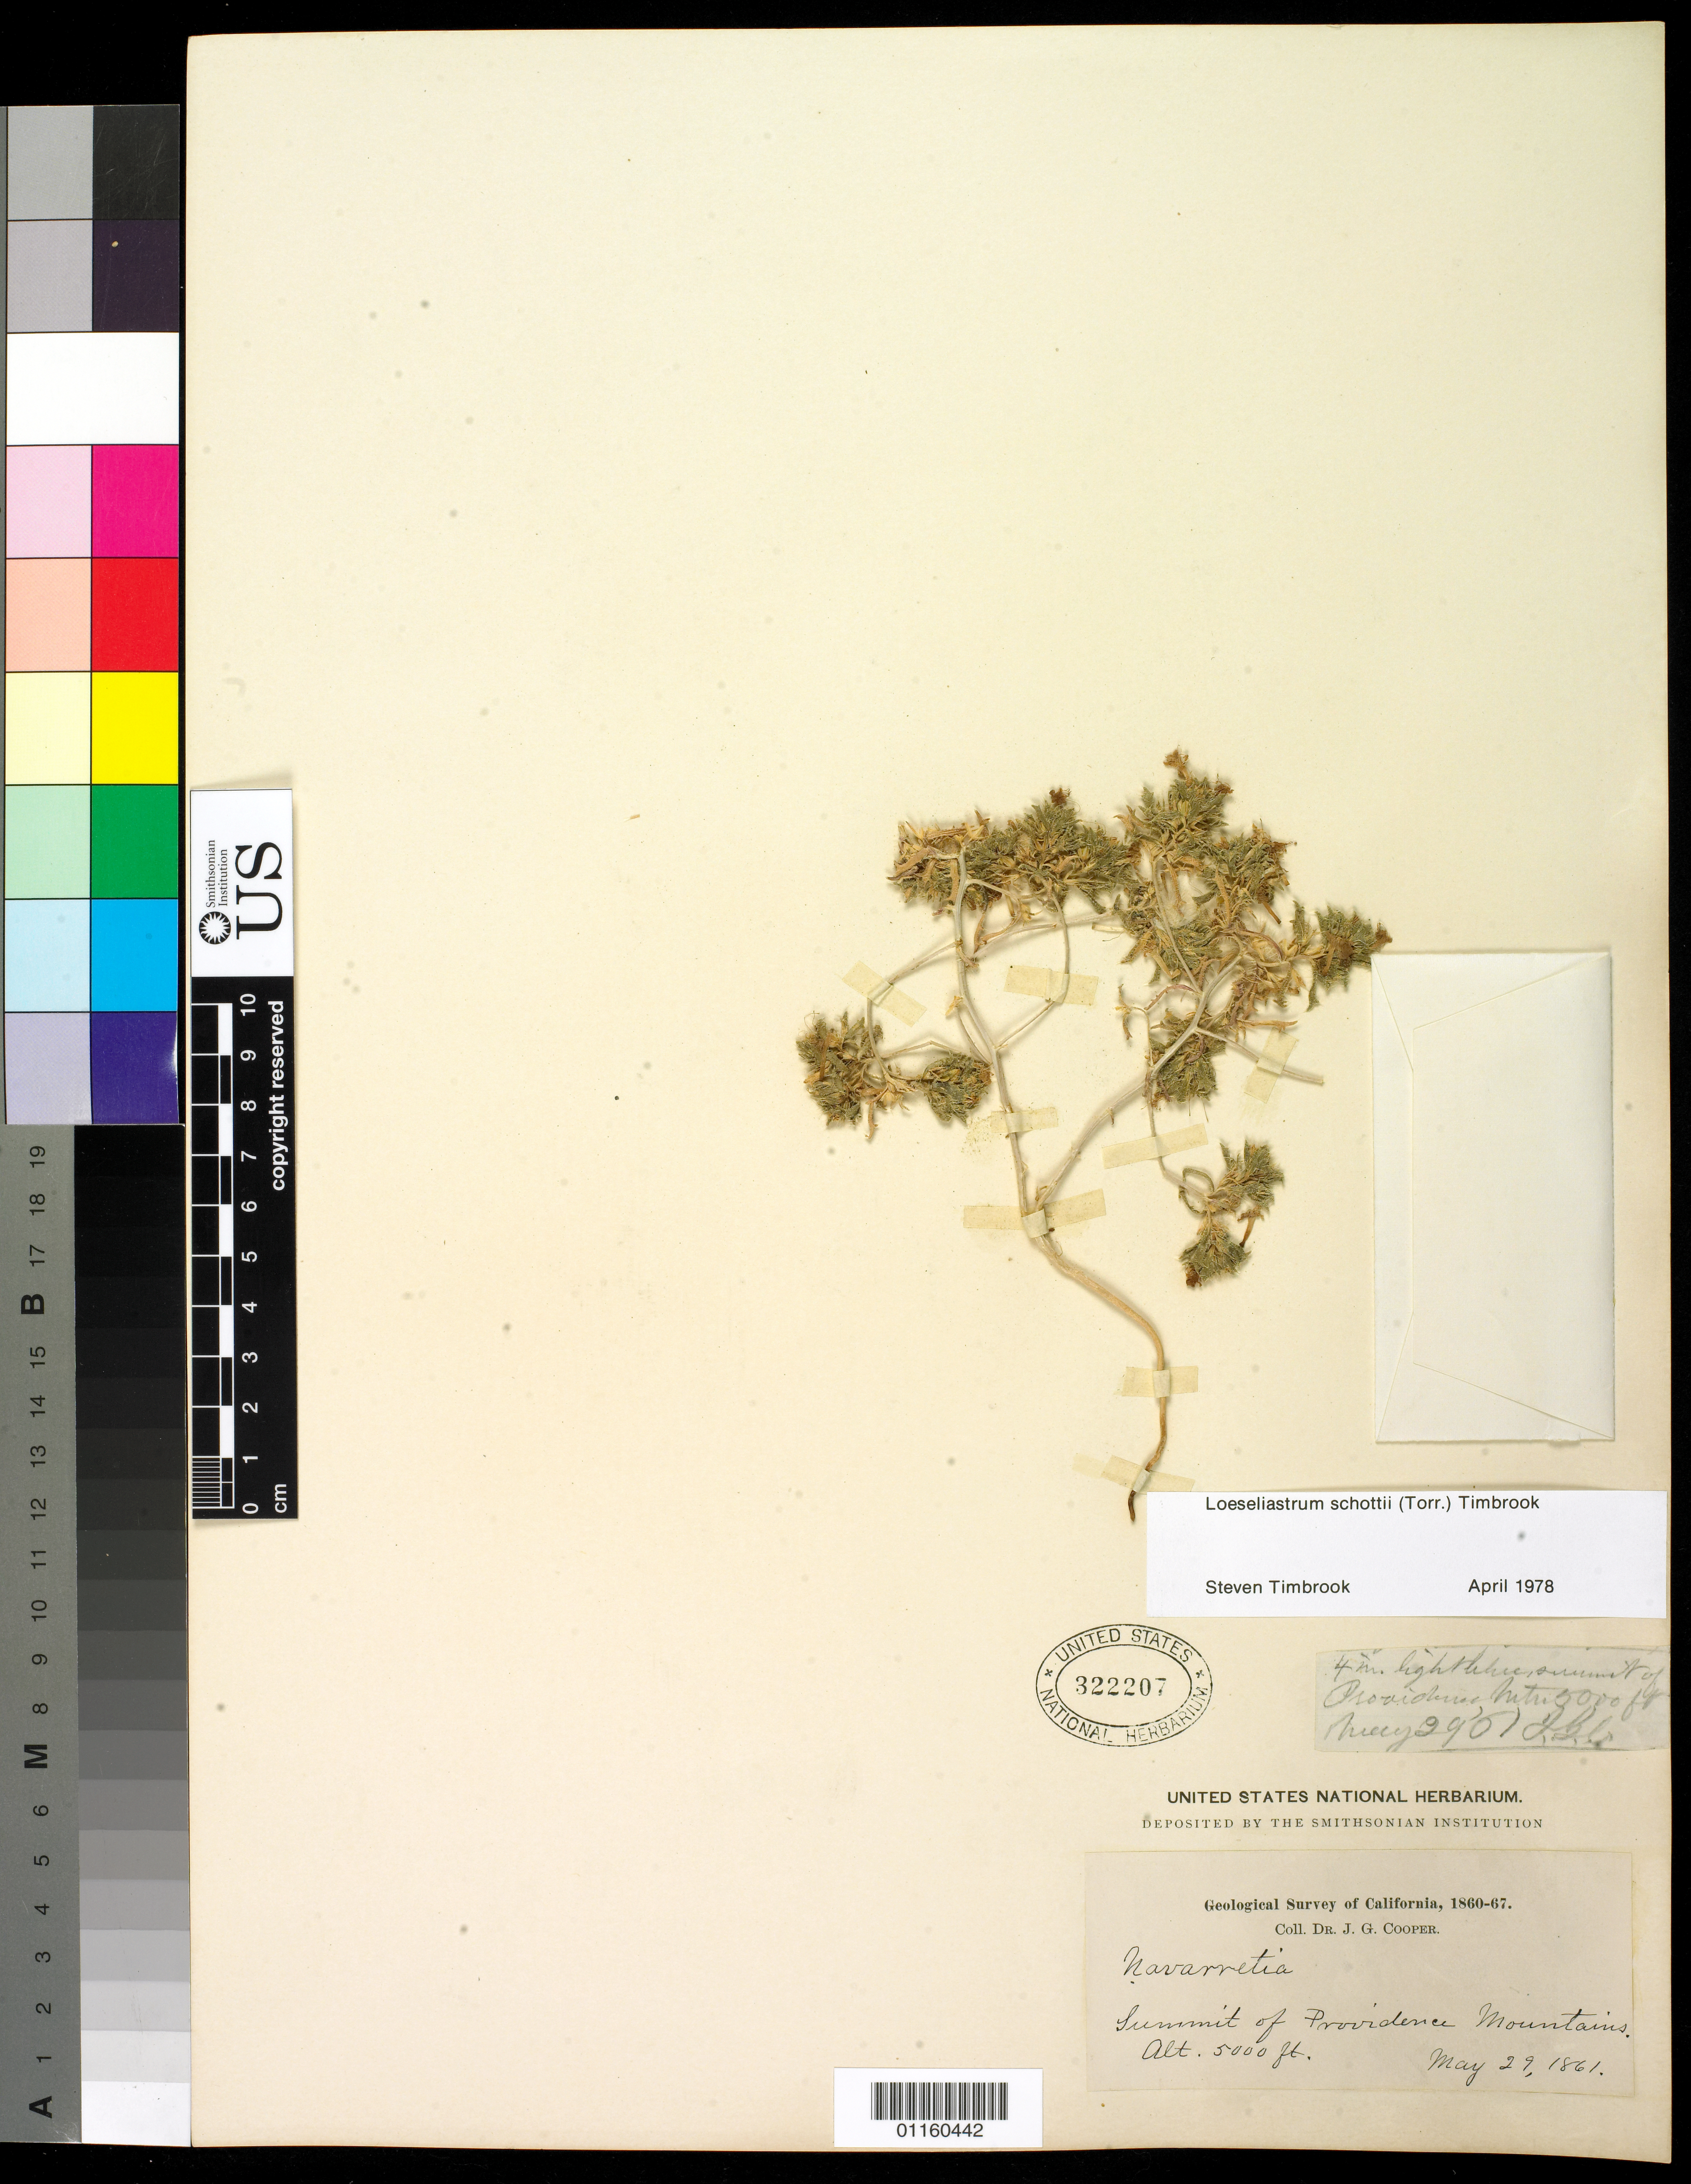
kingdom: Plantae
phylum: Tracheophyta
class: Magnoliopsida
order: Ericales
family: Polemoniaceae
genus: Loeseliastrum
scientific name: Loeseliastrum schottii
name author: (Torr.) Timbrook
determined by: Timbrook, S.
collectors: J. G. Cooper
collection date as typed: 29 May 1861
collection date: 1861-05-29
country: United States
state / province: California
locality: Summit of Providence Mountains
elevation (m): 1524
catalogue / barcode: US 322207